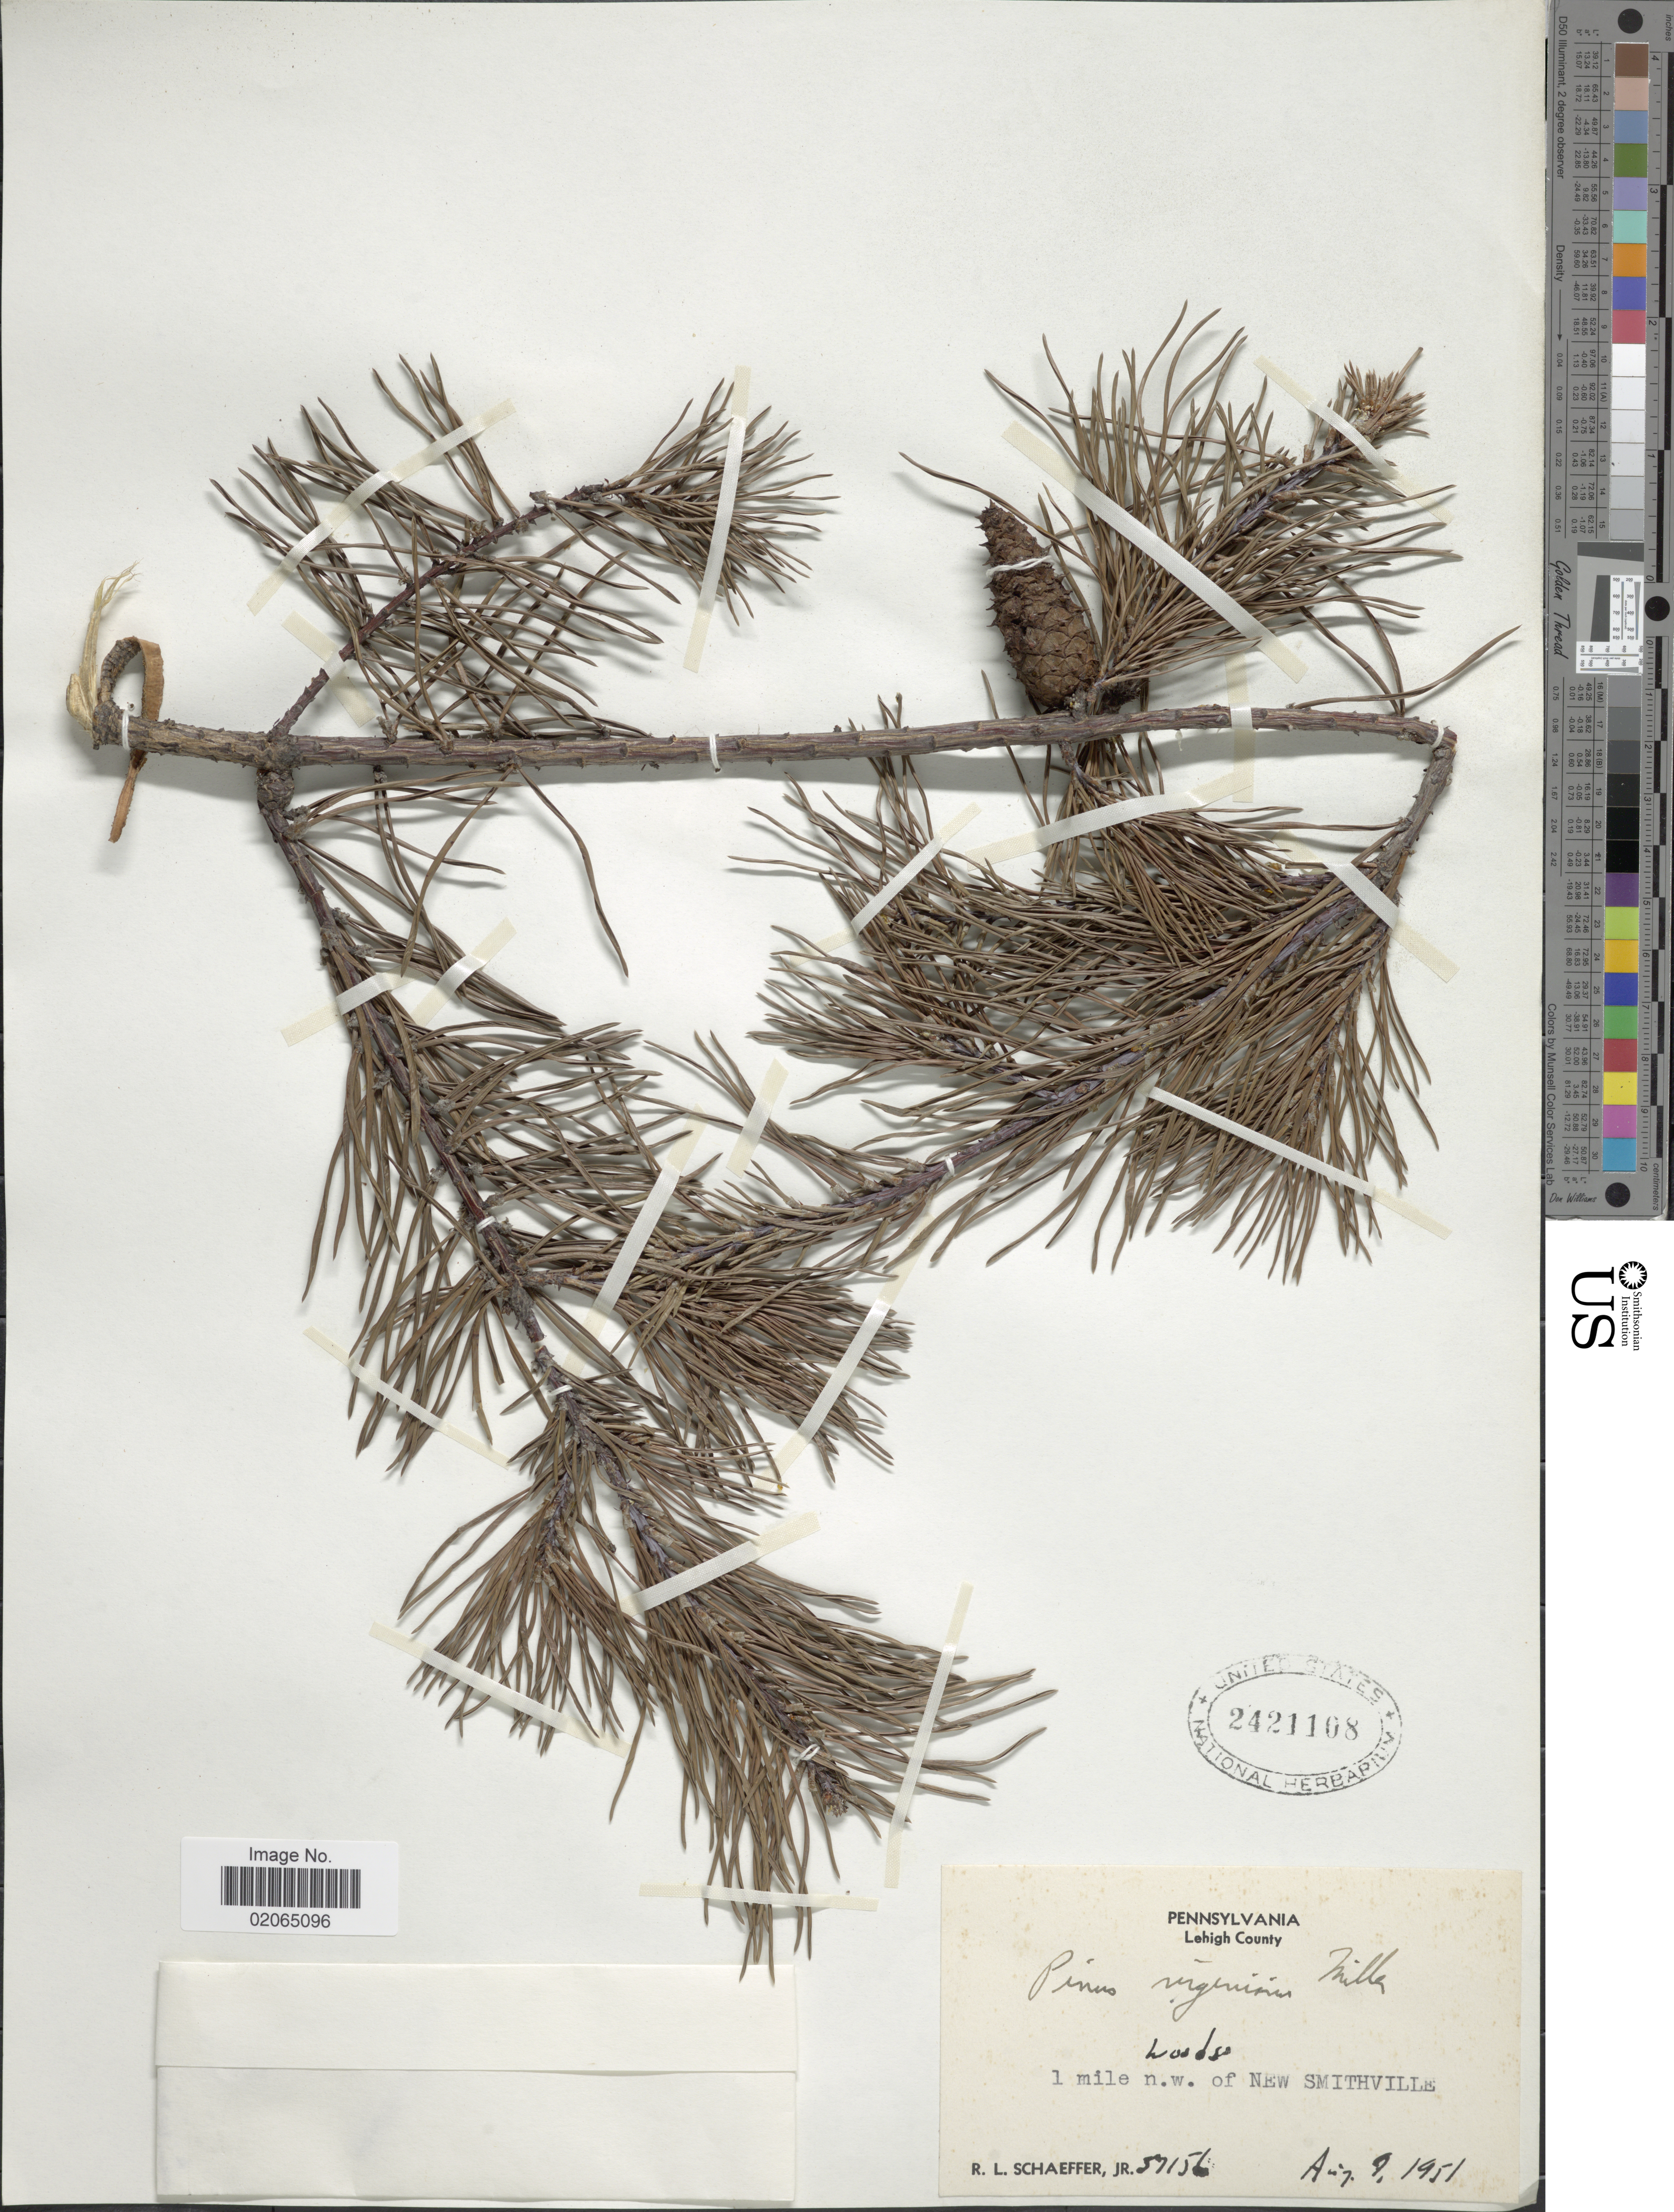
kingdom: Plantae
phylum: Tracheophyta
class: Pinopsida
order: Pinales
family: Pinaceae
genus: Pinus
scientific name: Pinus virginiana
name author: Mill.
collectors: R. L. Schaeffer Jr.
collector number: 57156*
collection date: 1951-08-09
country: United States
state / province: Pennsylvania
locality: Lehigh County, 1 mile n.w. of New Smithville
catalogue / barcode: US 2421108